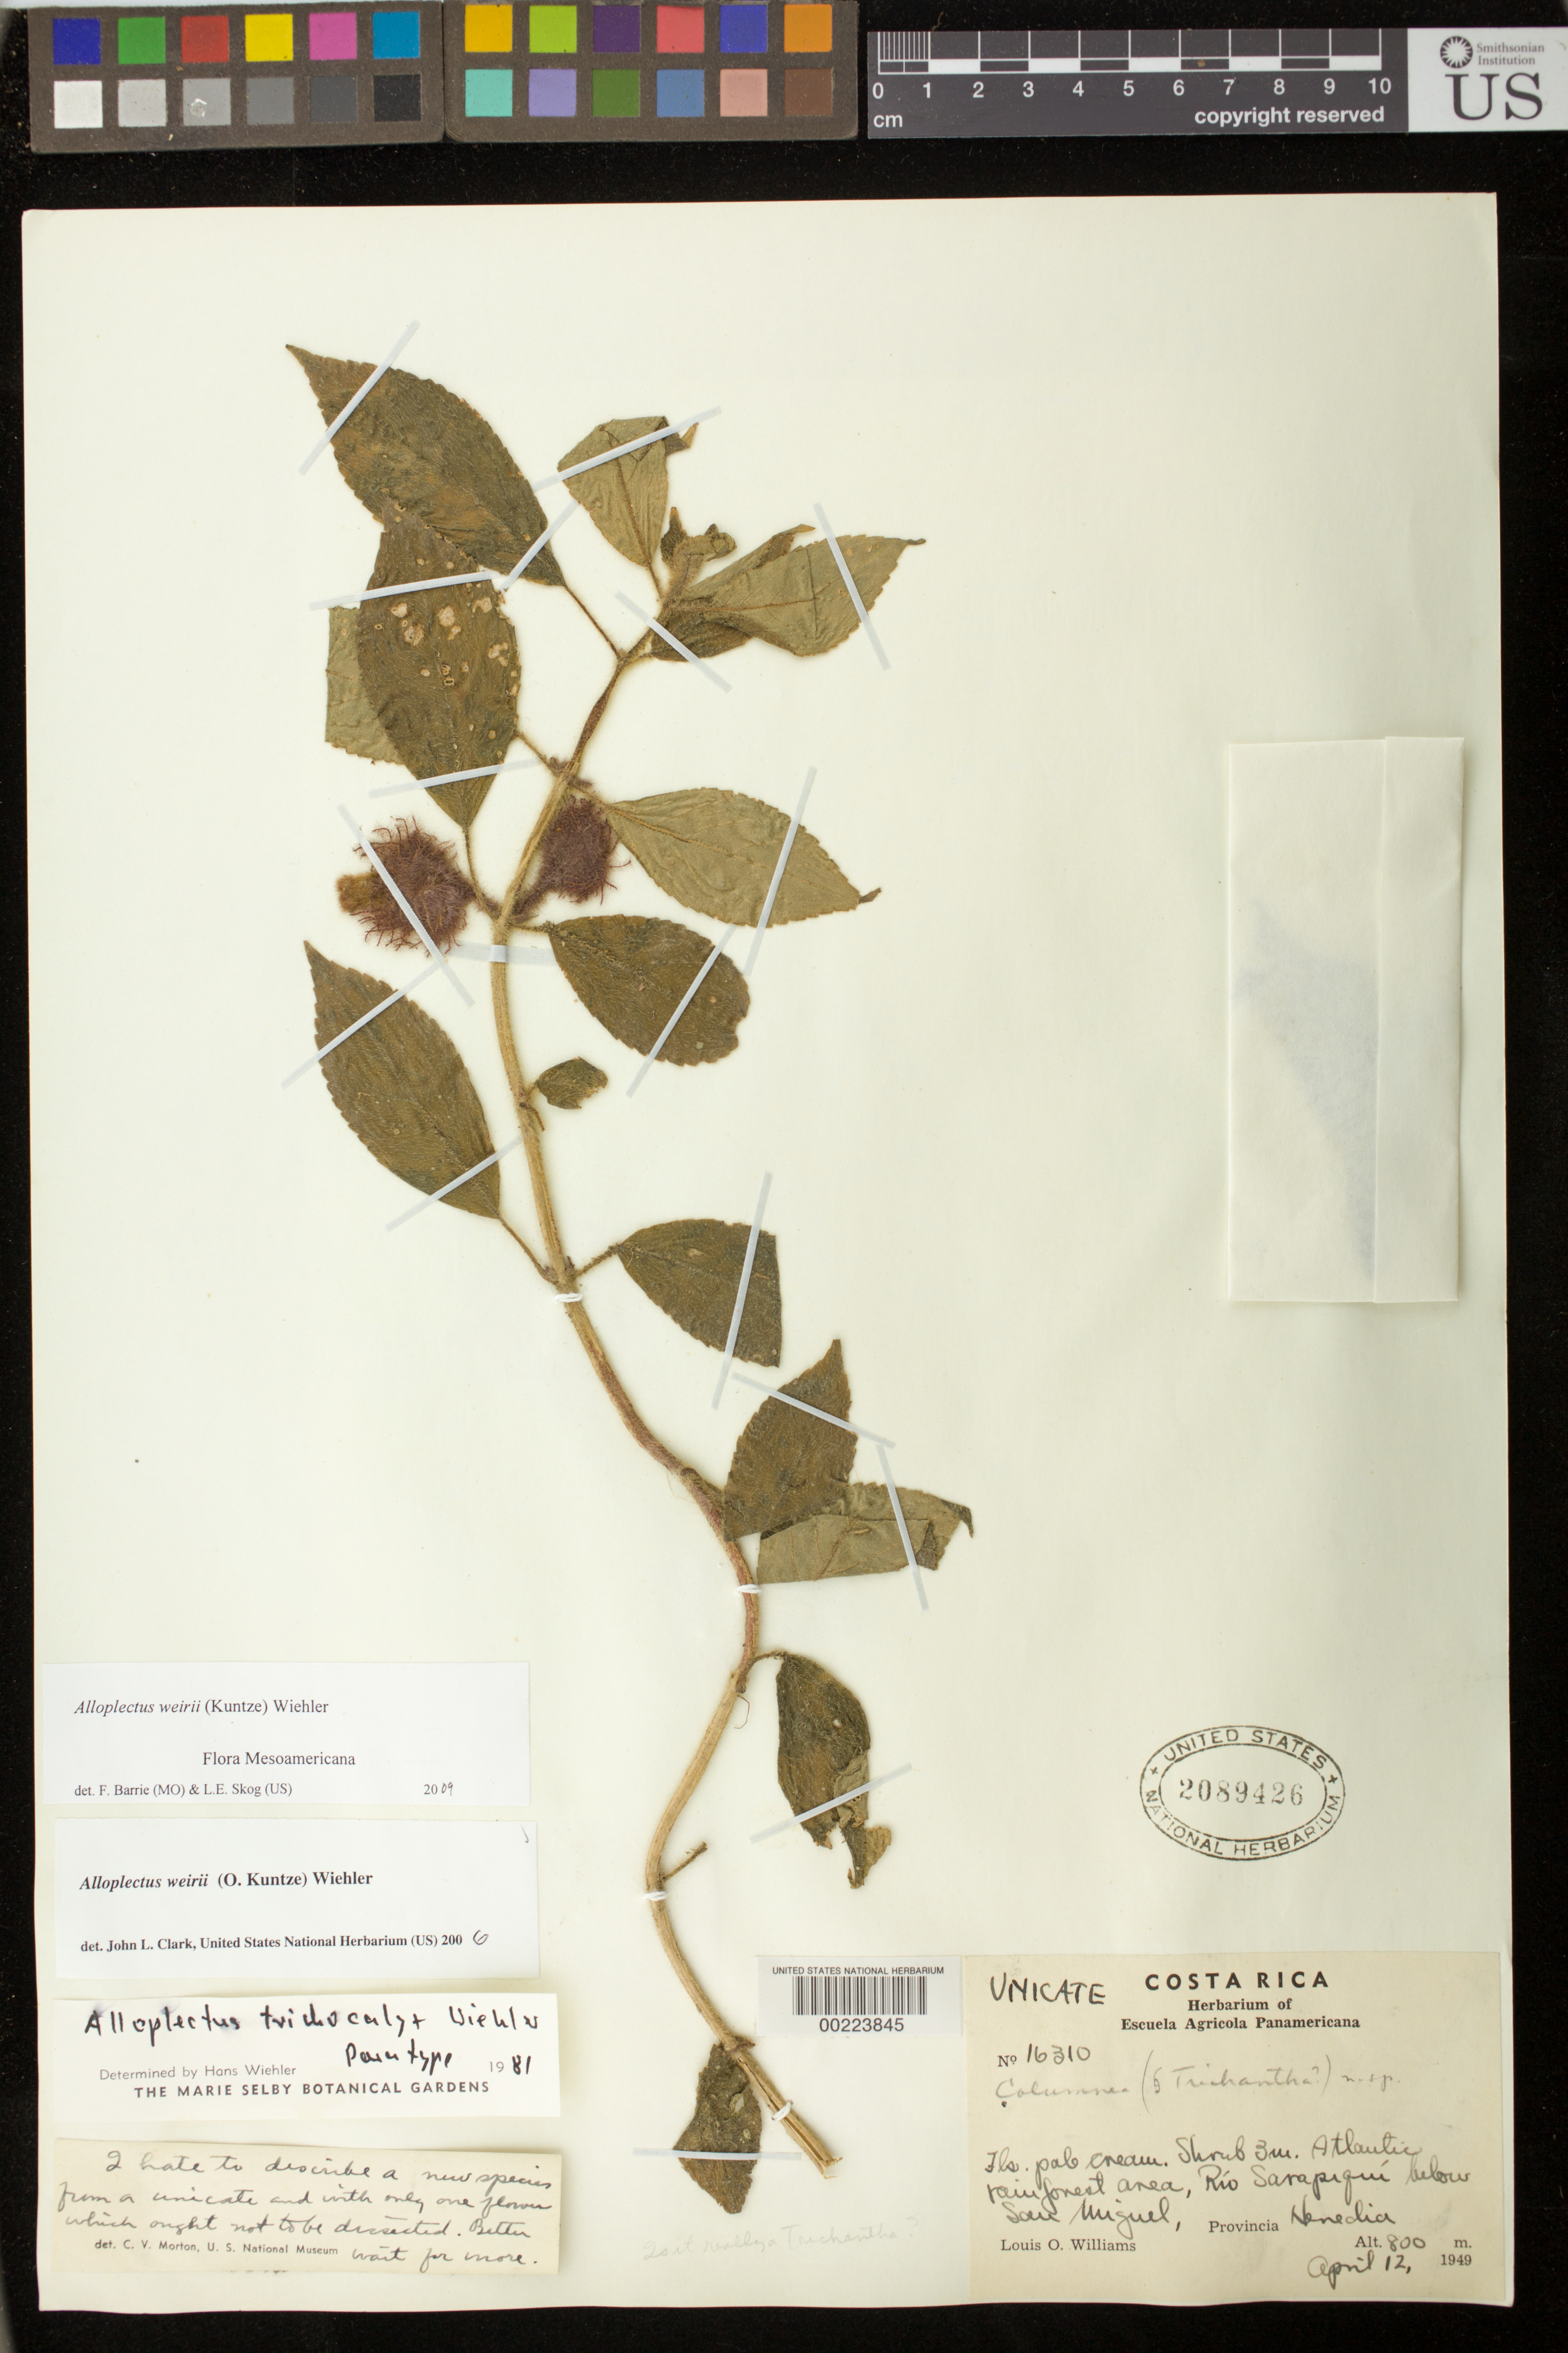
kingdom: Plantae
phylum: Tracheophyta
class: Magnoliopsida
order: Lamiales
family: Gesneriaceae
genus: Alloplectus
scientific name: Alloplectus weirii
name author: (Kuntze) Wiehler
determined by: Clark, J. L., (SEL), The Marie Selby Botanical Garden (UNITED STATES)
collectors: L. O. Williams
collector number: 16310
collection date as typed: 12 Apr 1949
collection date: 1949-04-12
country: Costa Rica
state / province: Heredia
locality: Rio Sarapiqui below San Miguel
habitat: Atlantic rainforest area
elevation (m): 800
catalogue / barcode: US 2089426